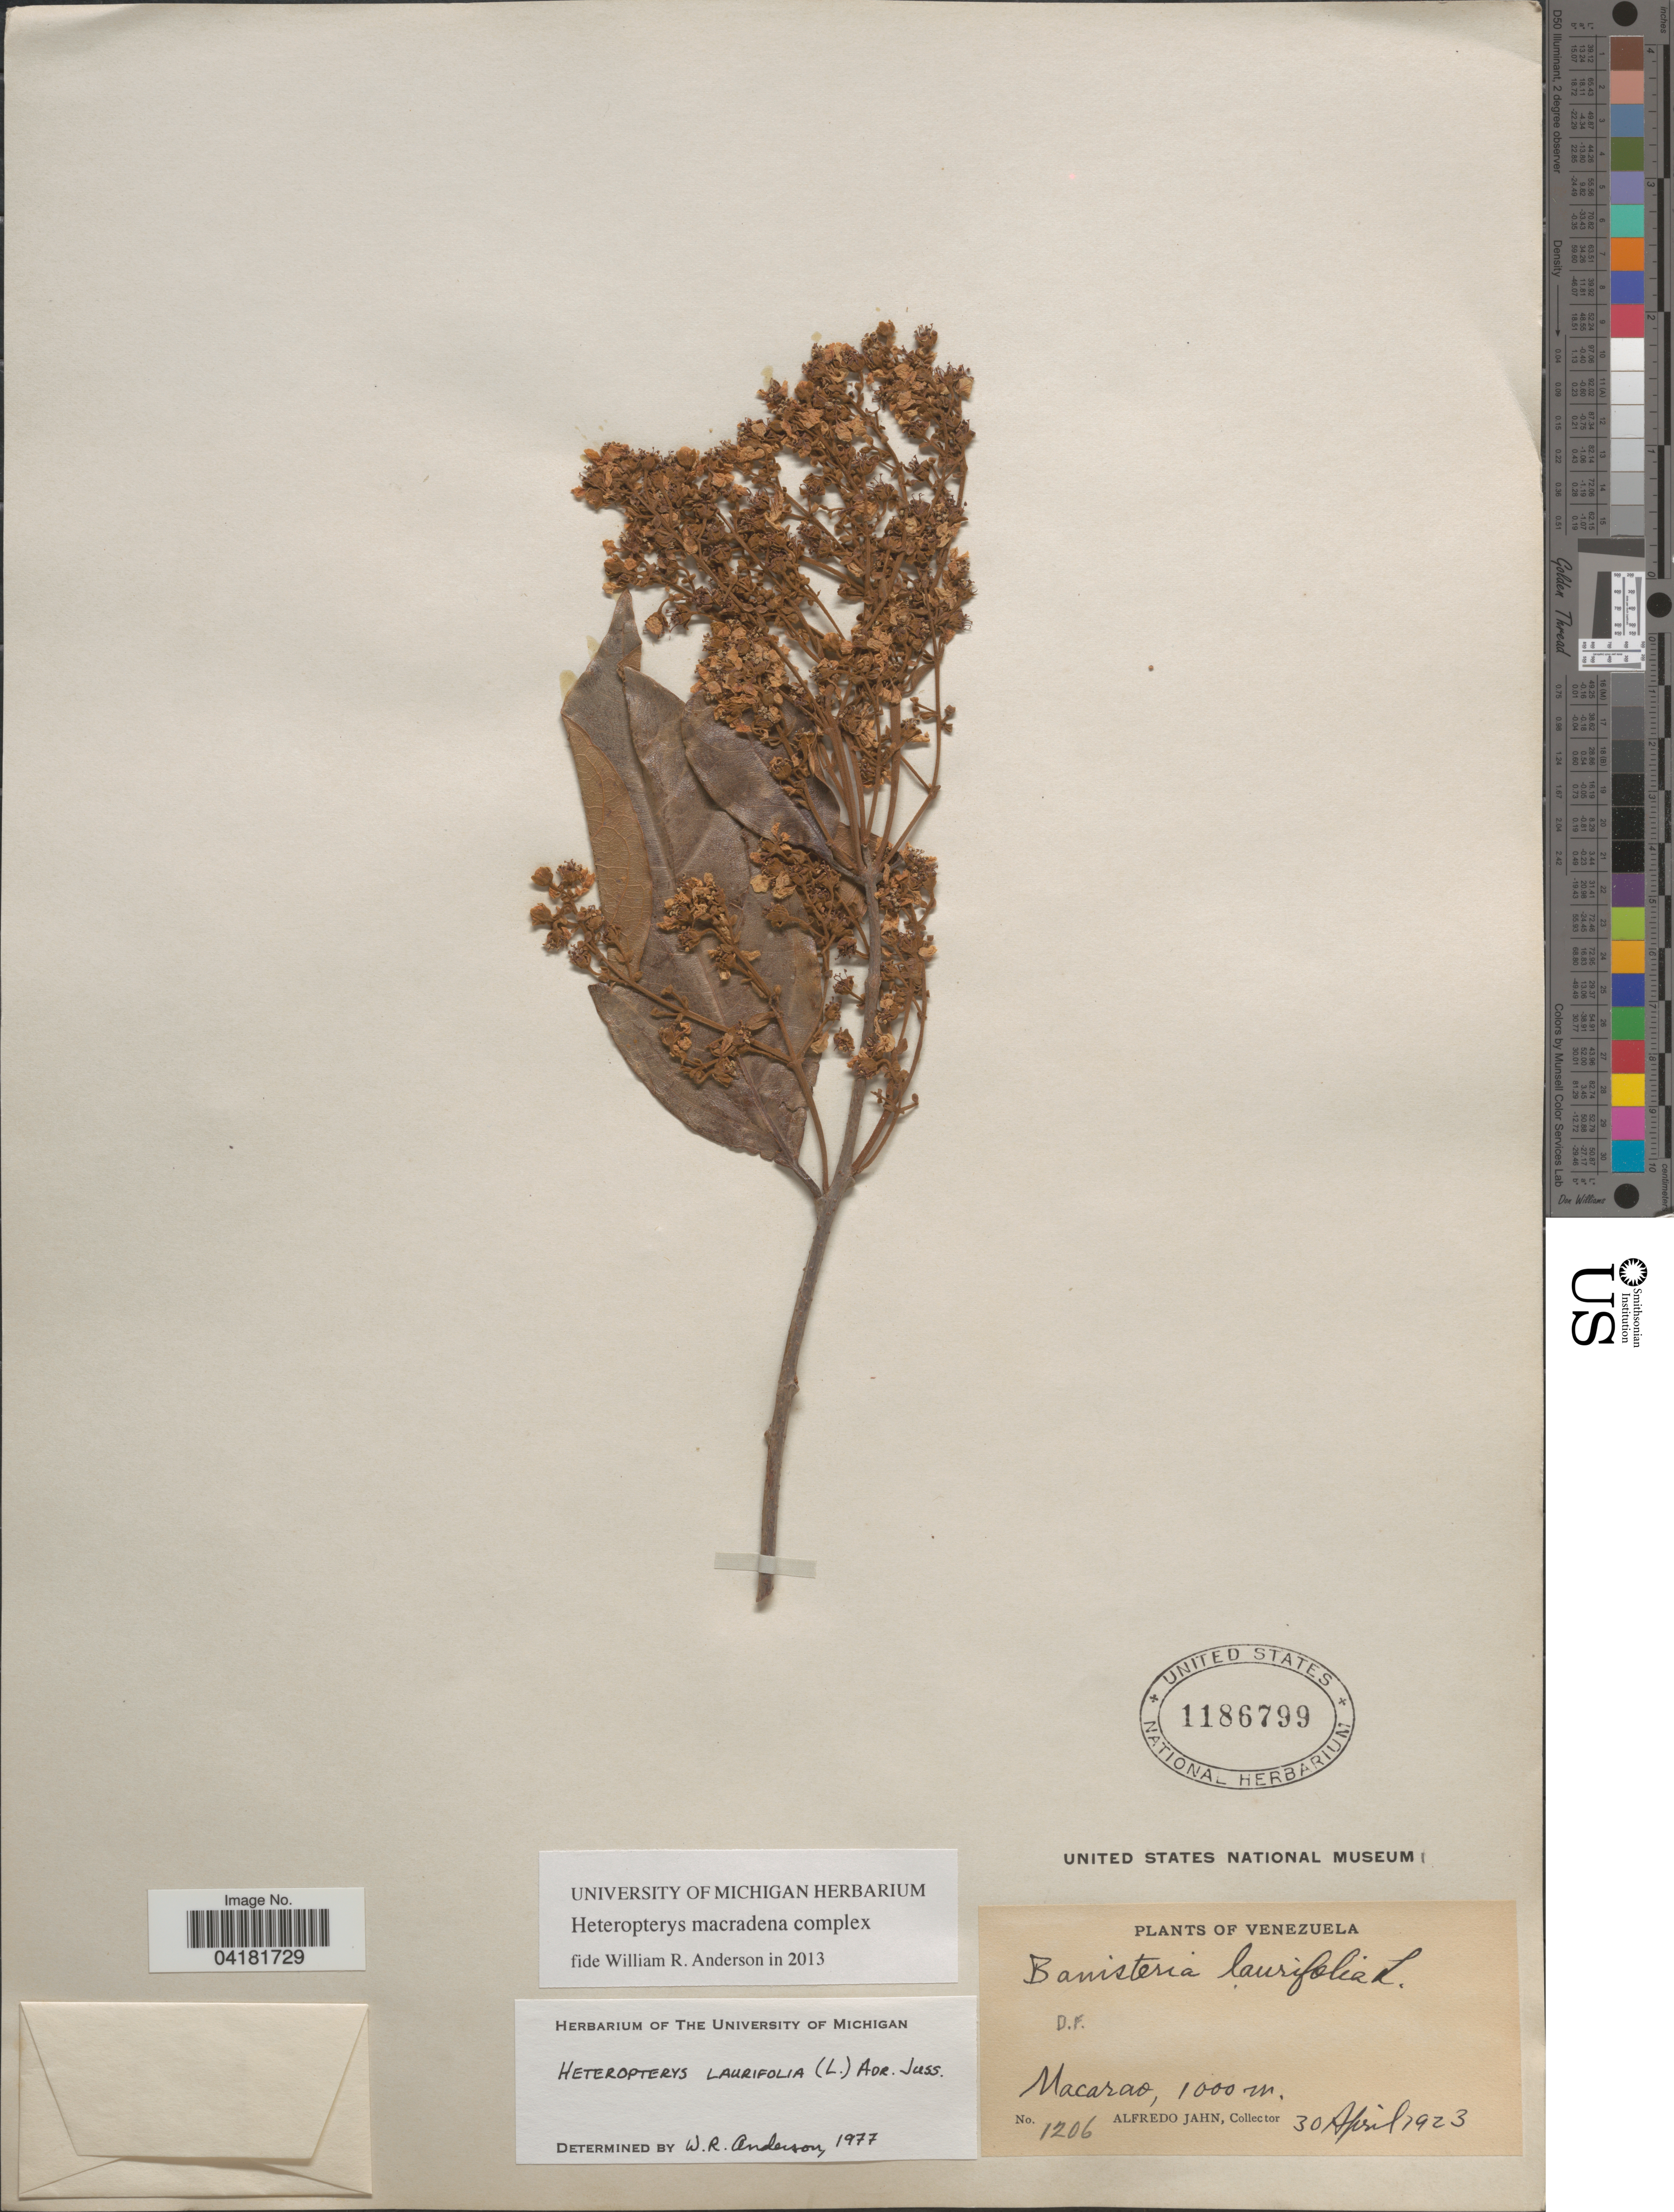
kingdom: Plantae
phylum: Tracheophyta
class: Magnoliopsida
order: Malpighiales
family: Malpighiaceae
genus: Heteropterys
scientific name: Heteropterys macradena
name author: (DC.) W.R. Anderson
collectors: A. Jahn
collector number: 1206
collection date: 1923-04-30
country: Venezuela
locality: Macarao.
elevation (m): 1000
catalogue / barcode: US 1186799